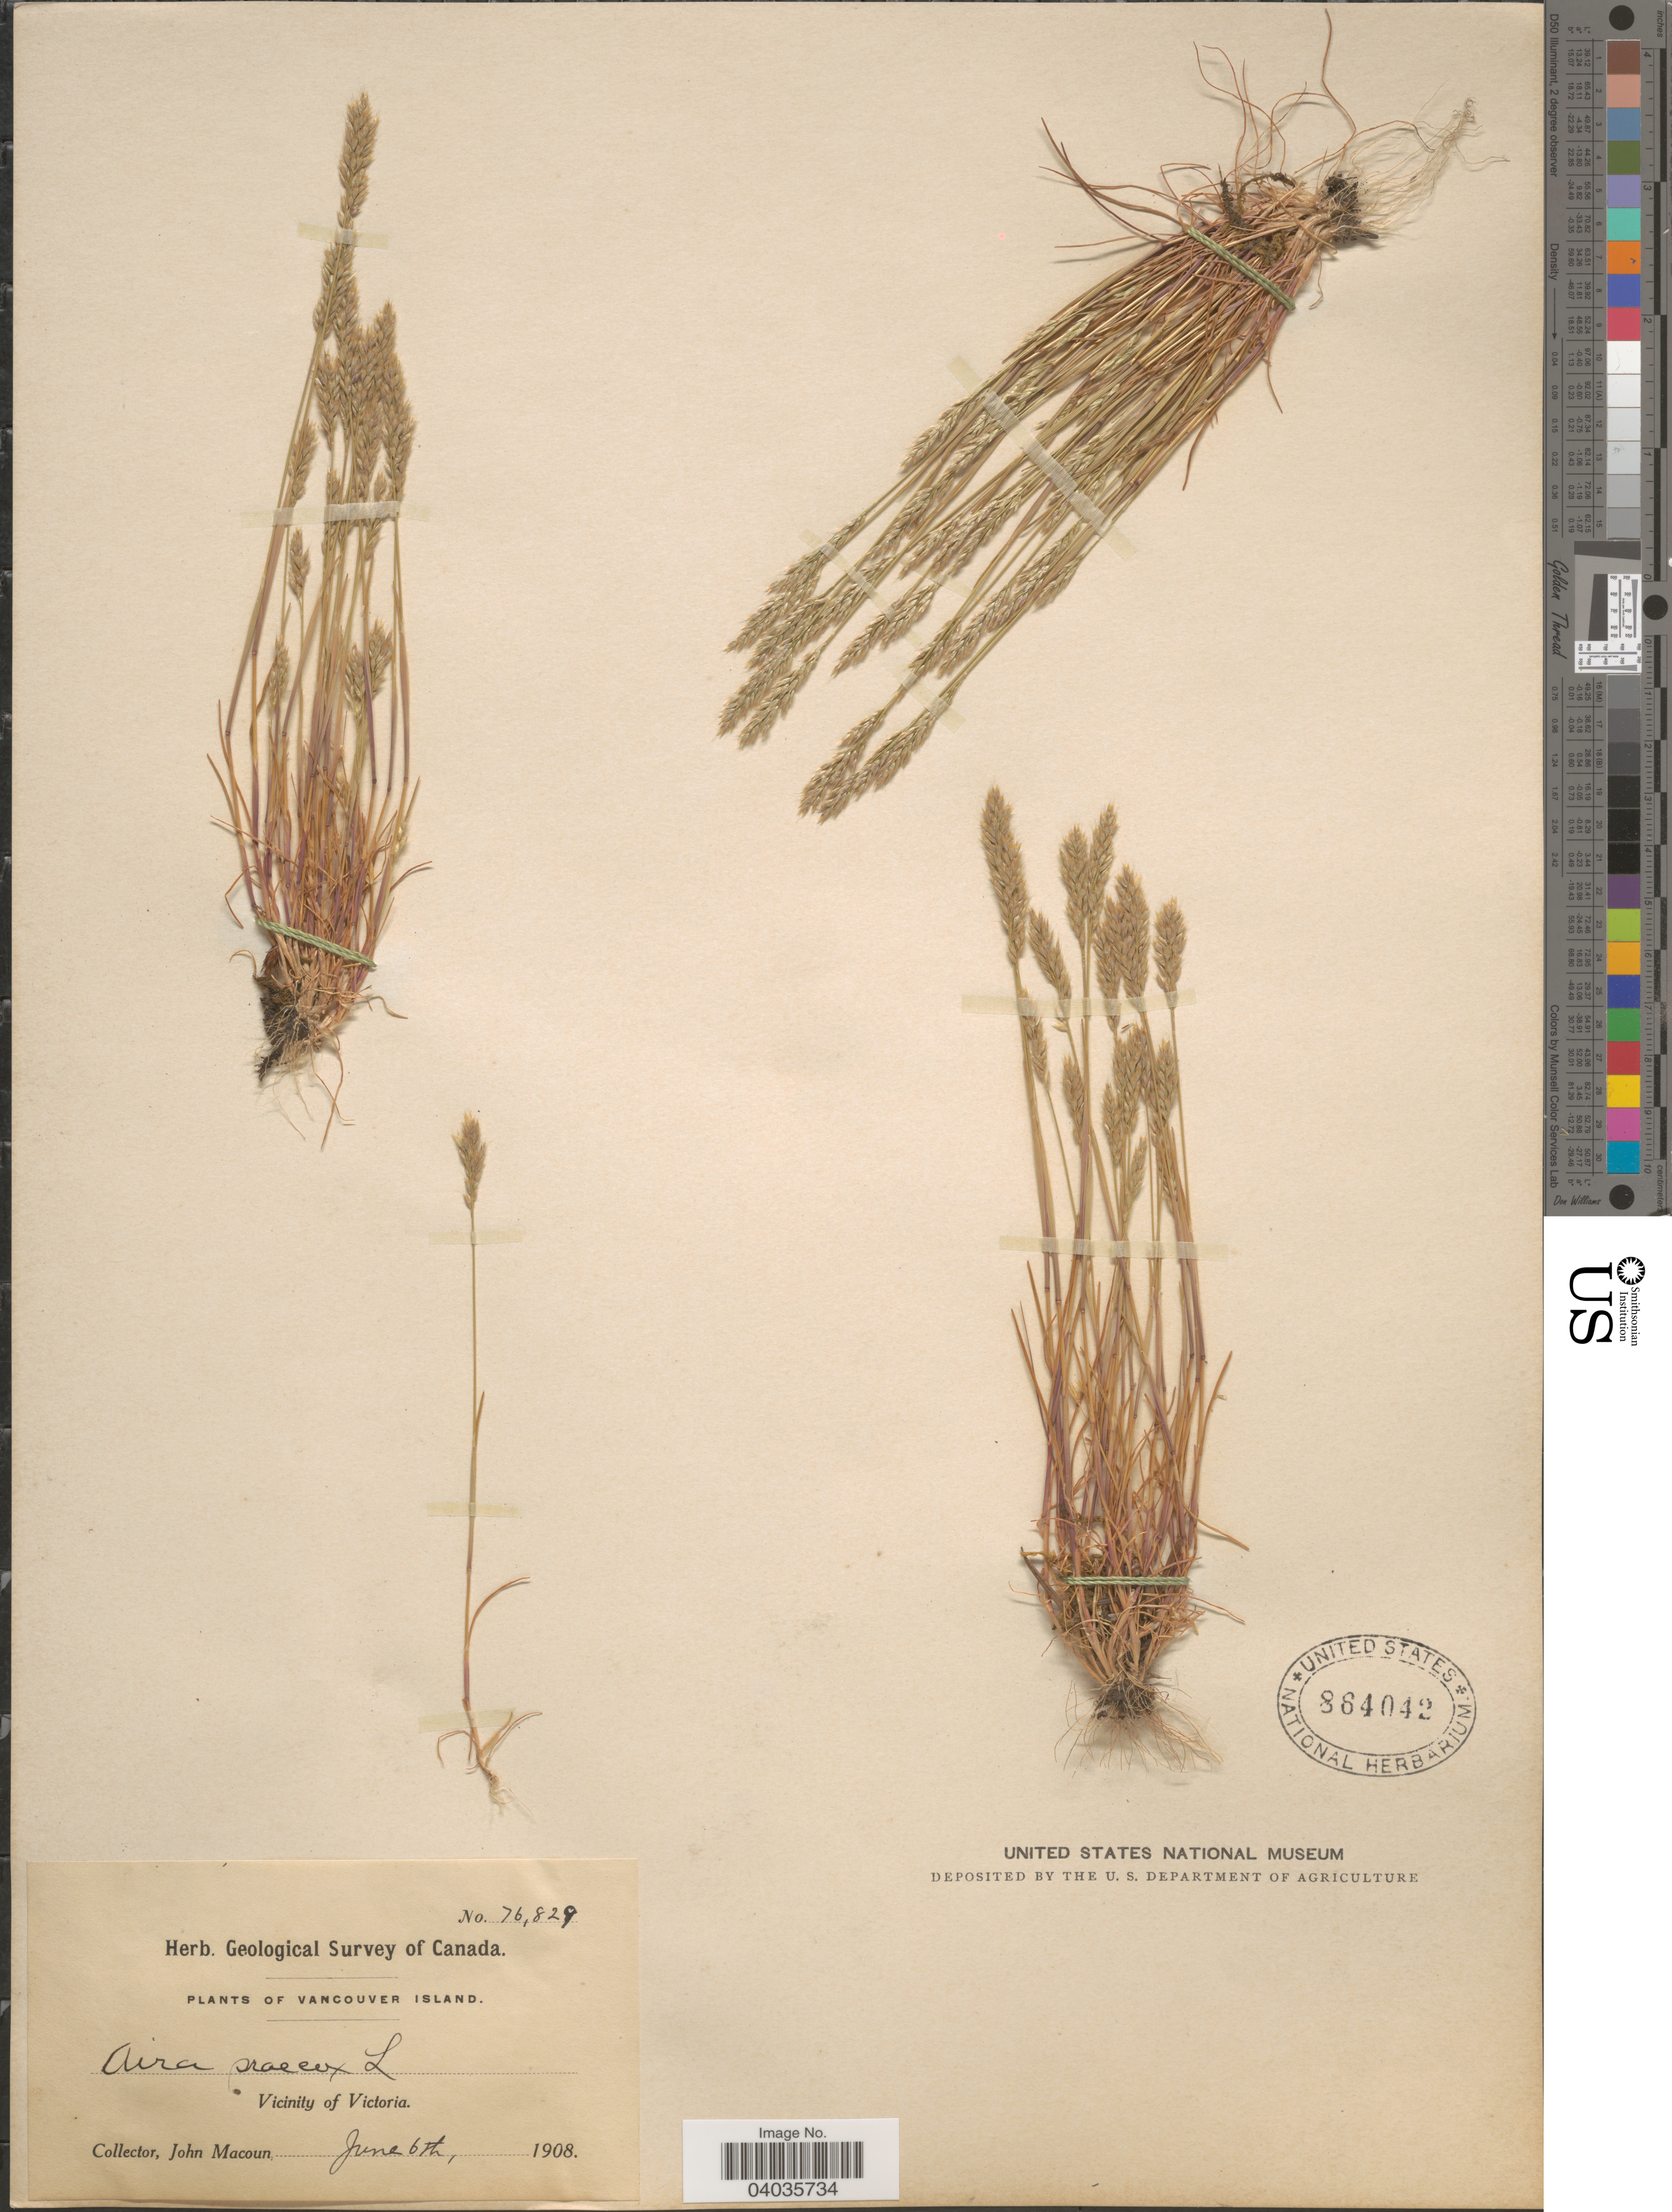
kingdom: Plantae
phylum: Tracheophyta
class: Liliopsida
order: Poales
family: Poaceae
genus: Aira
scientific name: Aira praecox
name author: L.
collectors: J. Macoun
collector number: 76829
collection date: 1908-06-06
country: Canada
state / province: British Columbia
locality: Vancouver Island. Vicinity of Victoria.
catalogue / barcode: US 864042